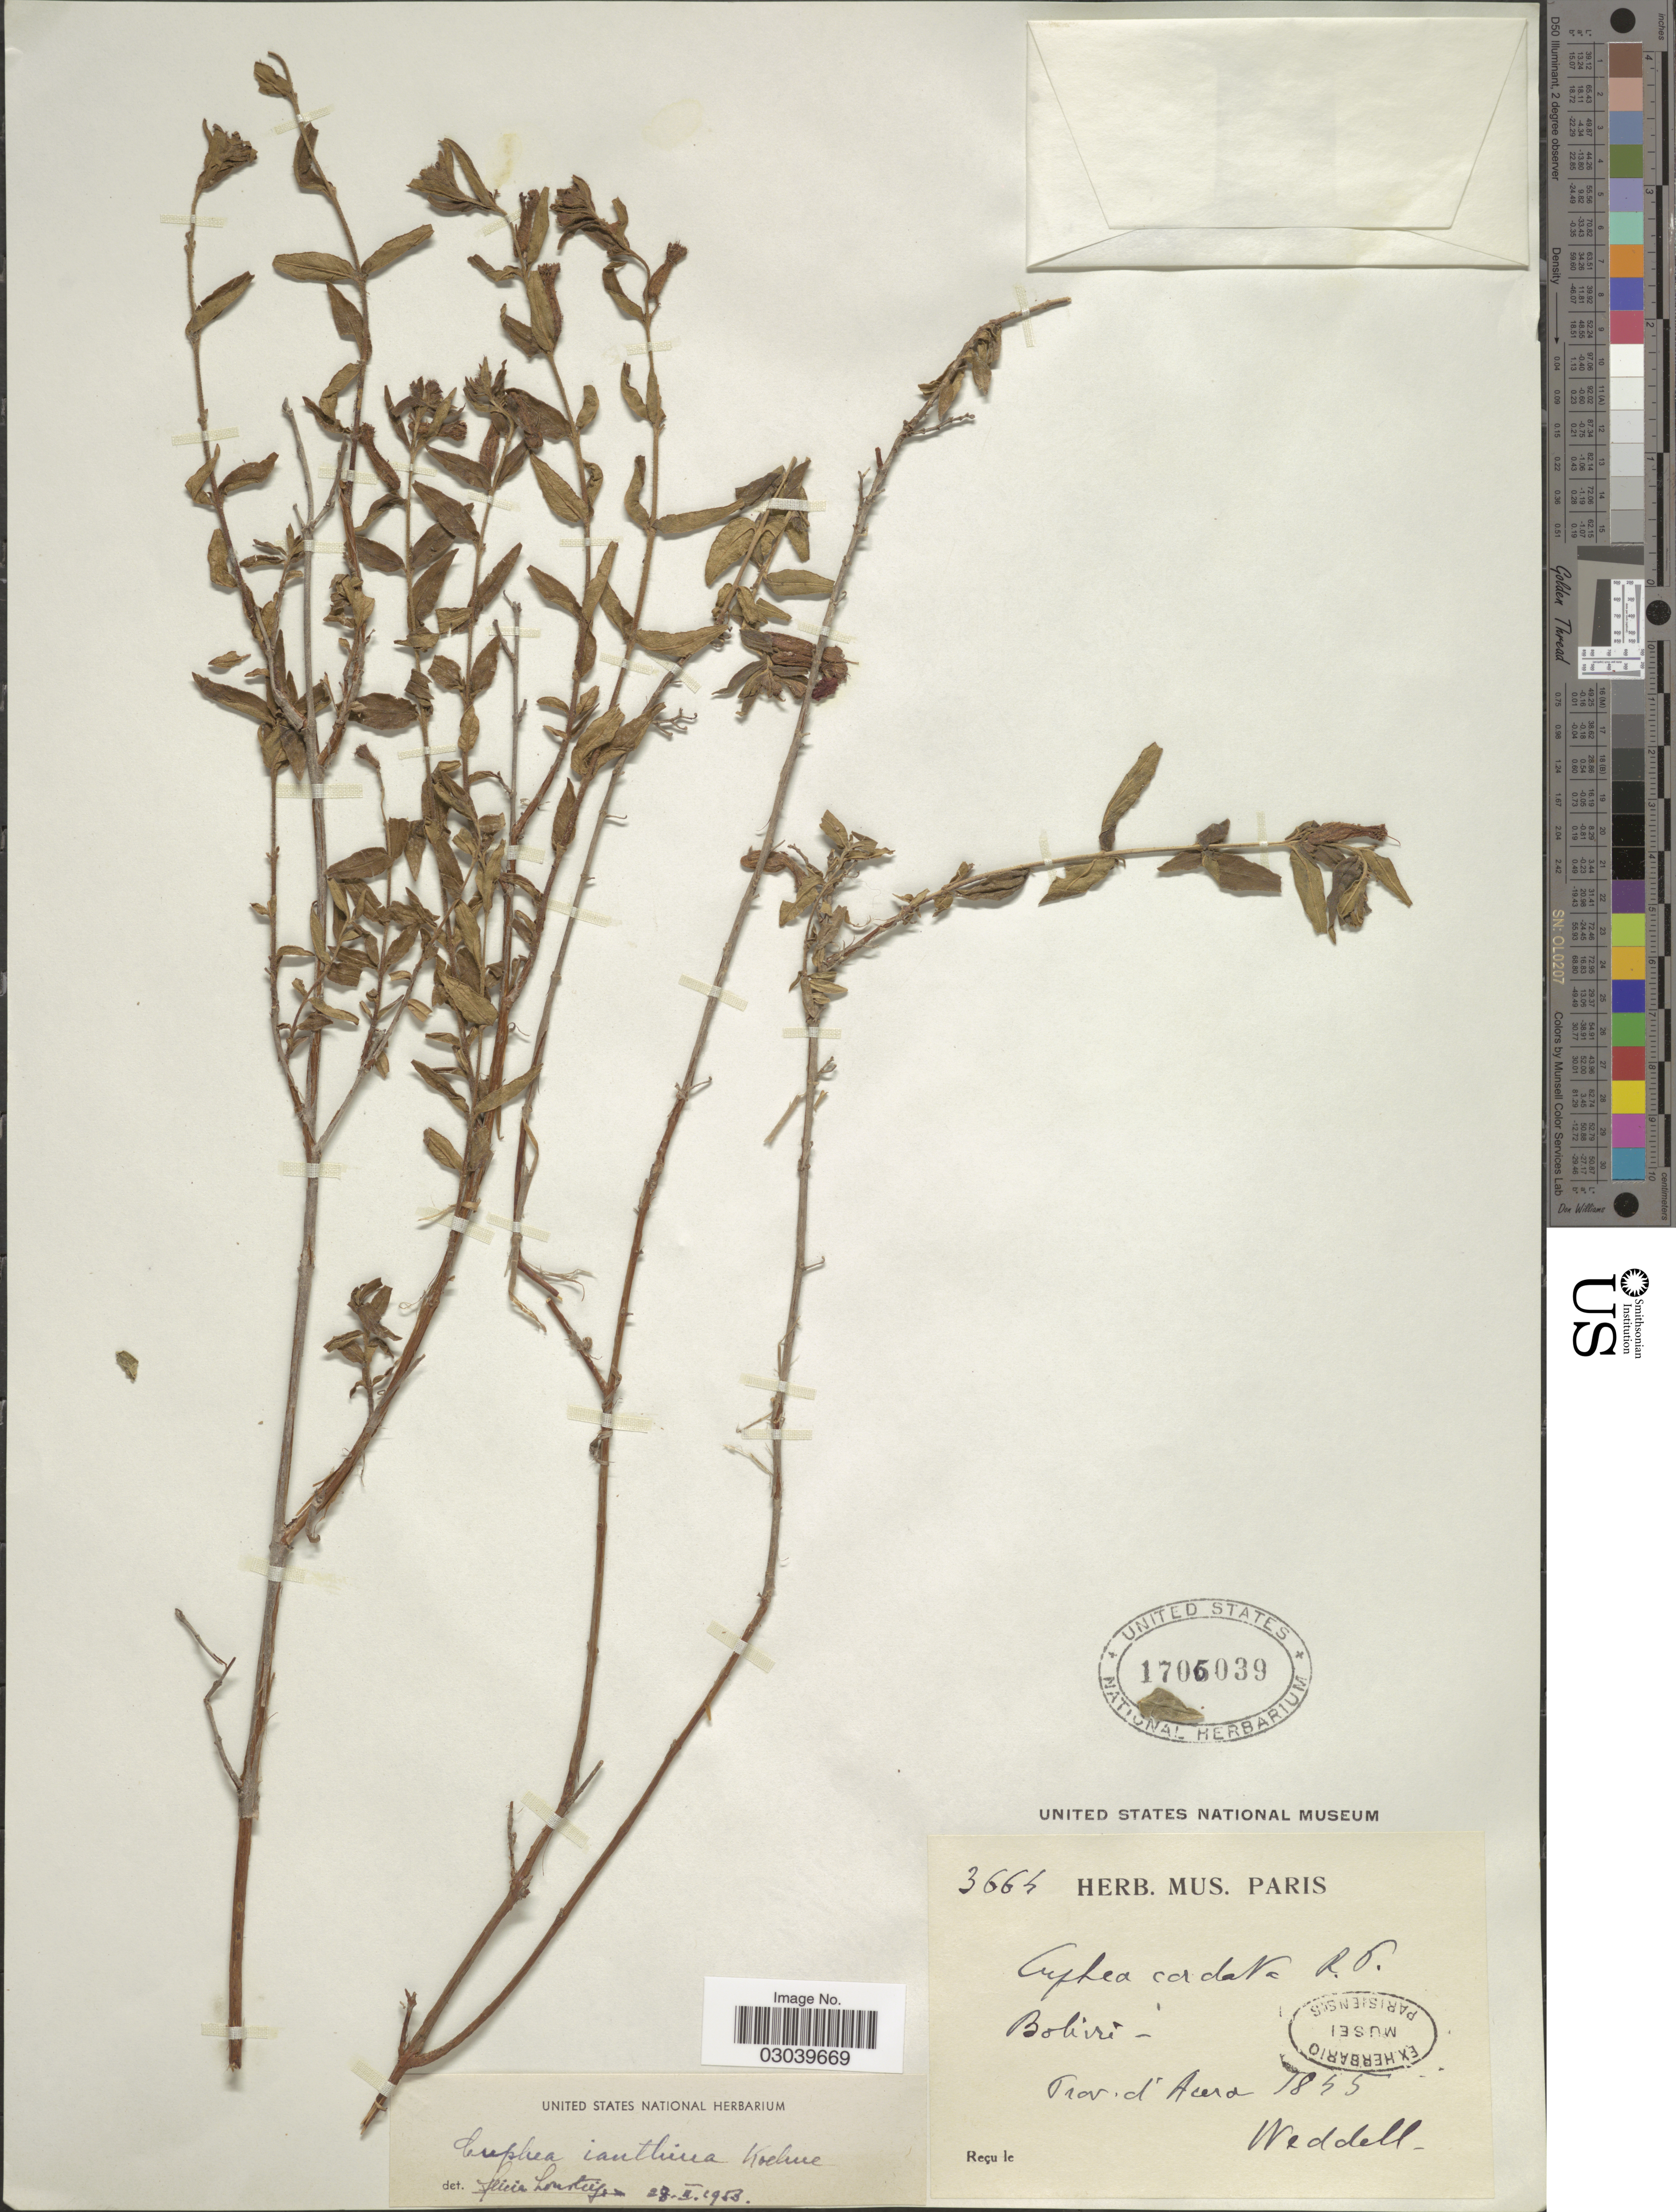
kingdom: Plantae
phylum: Tracheophyta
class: Magnoliopsida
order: Myrtales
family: Lythraceae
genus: Cuphea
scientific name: Cuphea ianthina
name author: Koehne in Mart.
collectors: -. Weddell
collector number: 3664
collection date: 1845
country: Bolivia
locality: Prov. d'Acera.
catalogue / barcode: US 1705039